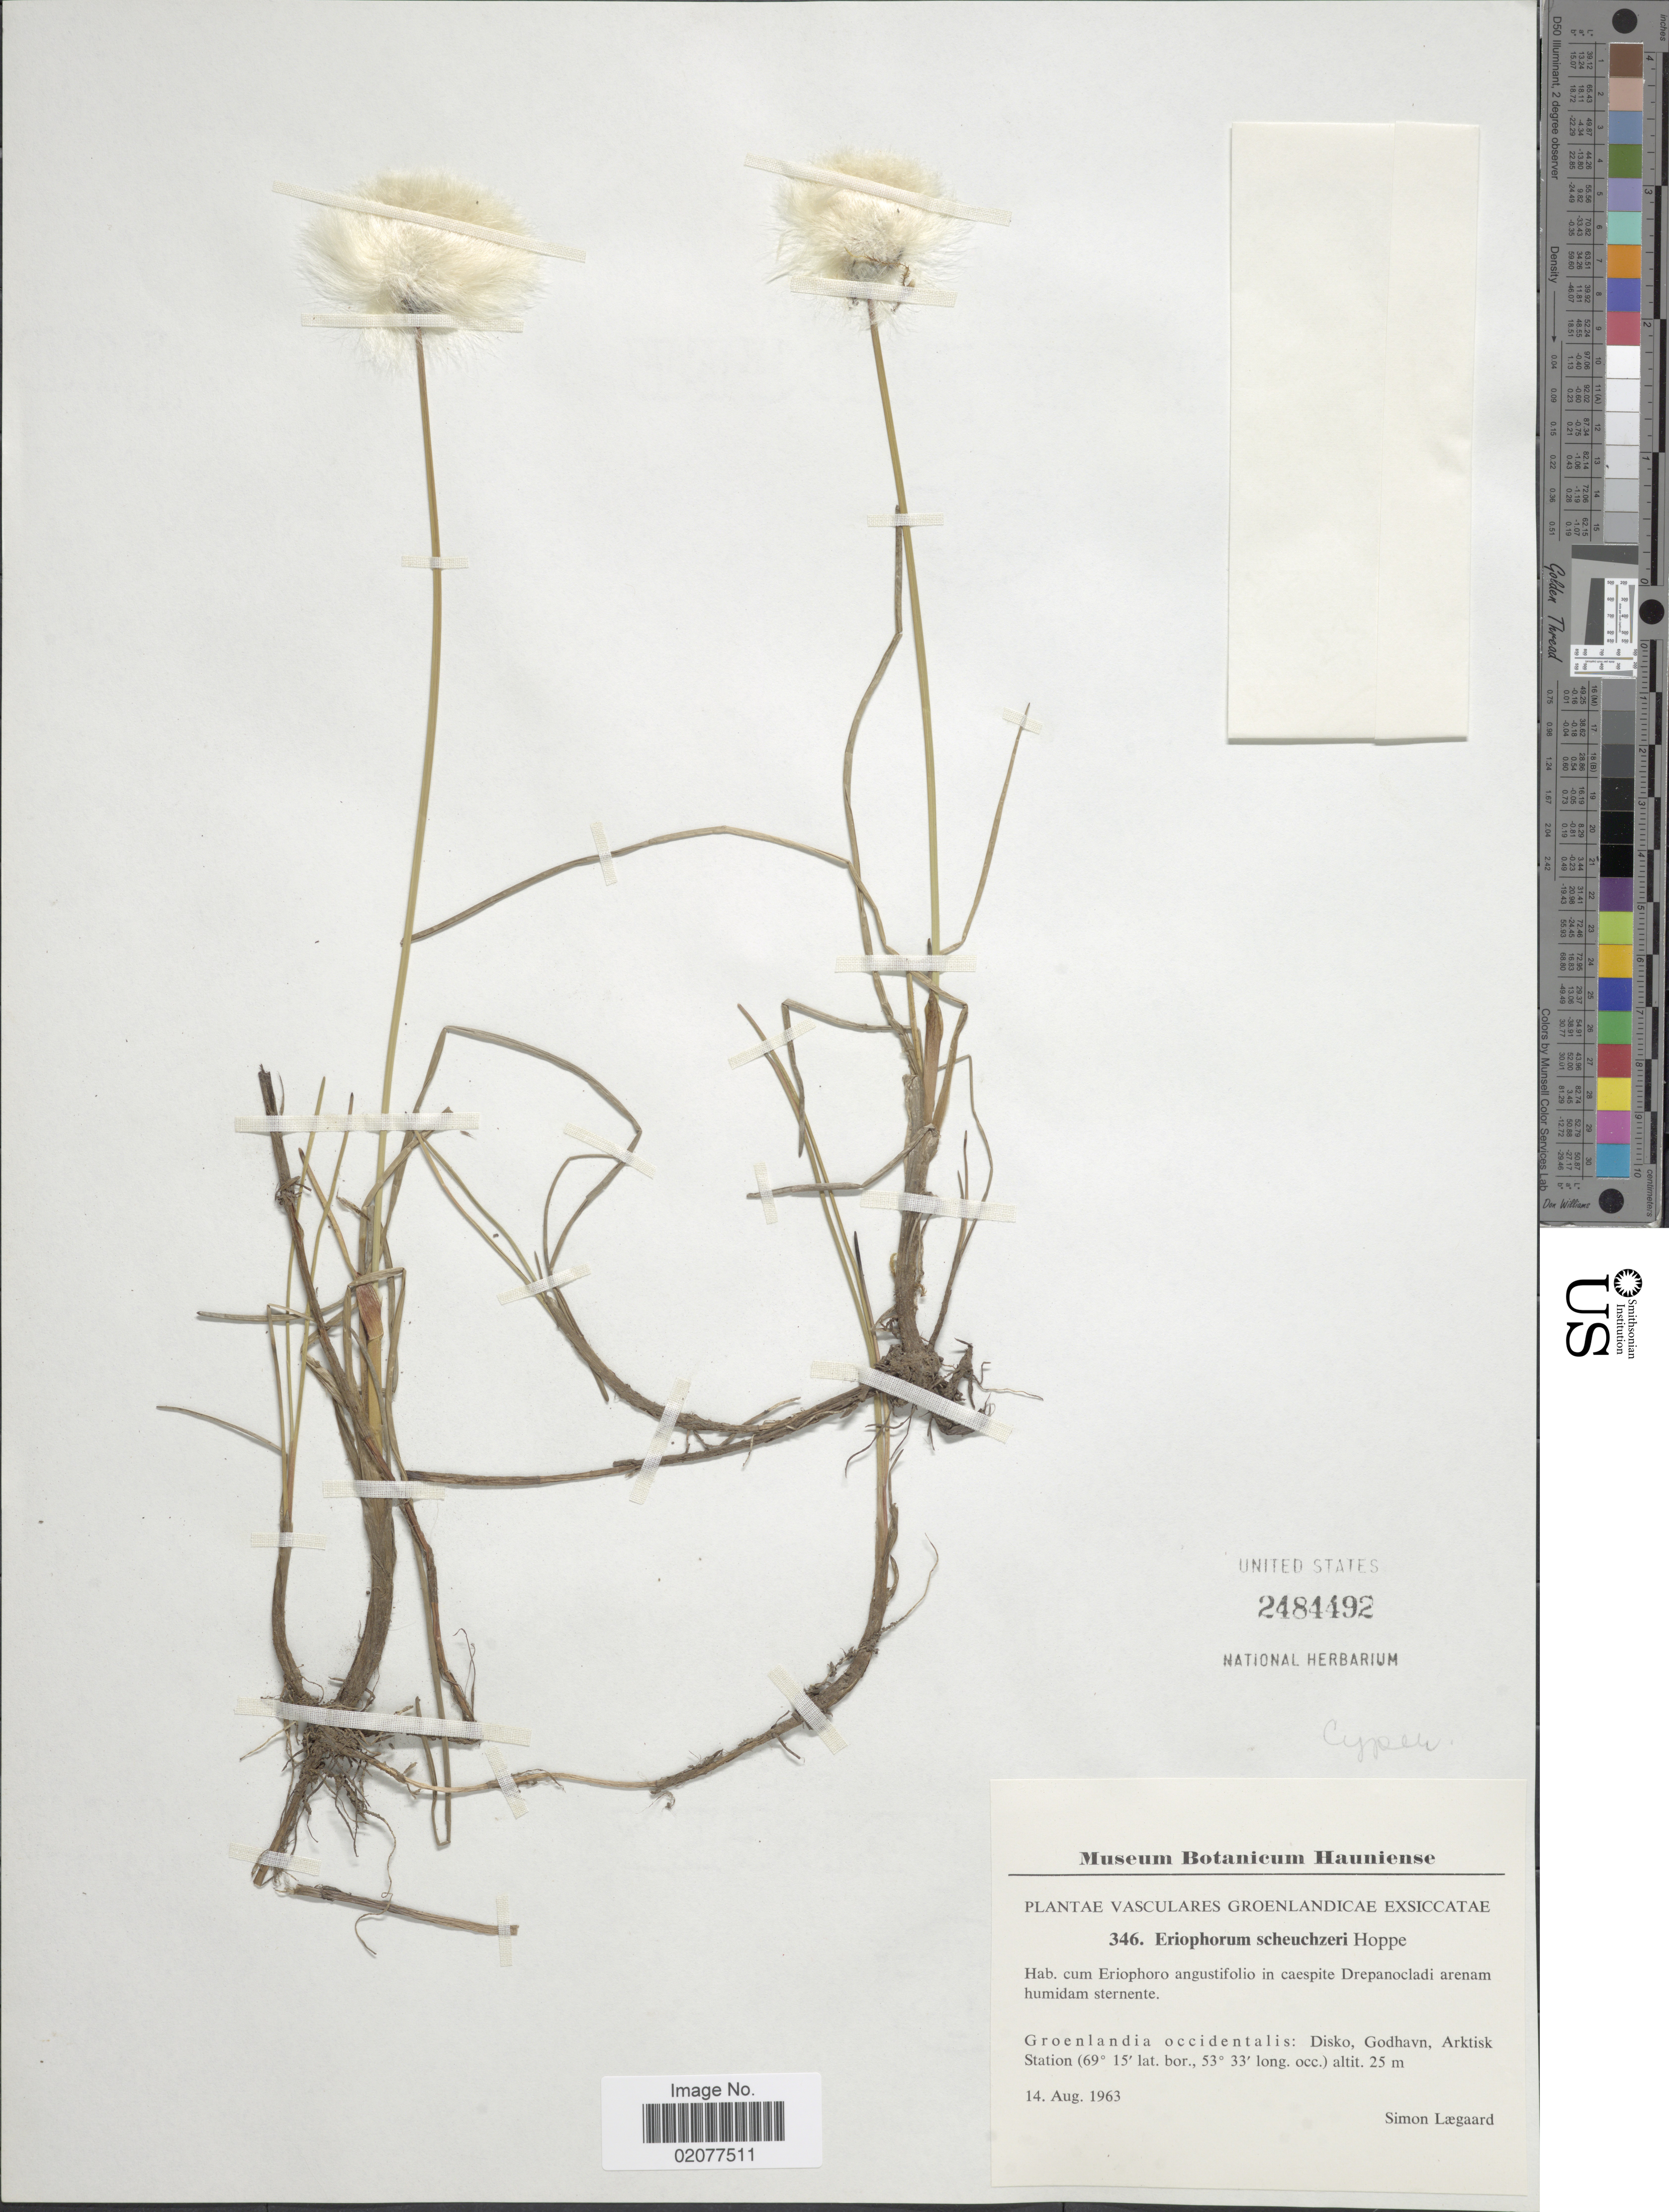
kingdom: Plantae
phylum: Tracheophyta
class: Liliopsida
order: Poales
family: Cyperaceae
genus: Eriophorum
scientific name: Eriophorum scheuchzeri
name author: Hoppe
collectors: S. Lægaard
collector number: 346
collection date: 1963-08-14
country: Greenland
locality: Groenlandia occidentalis: Disko, Godhavn, Arktisk Station.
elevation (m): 25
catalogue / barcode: US 2484492